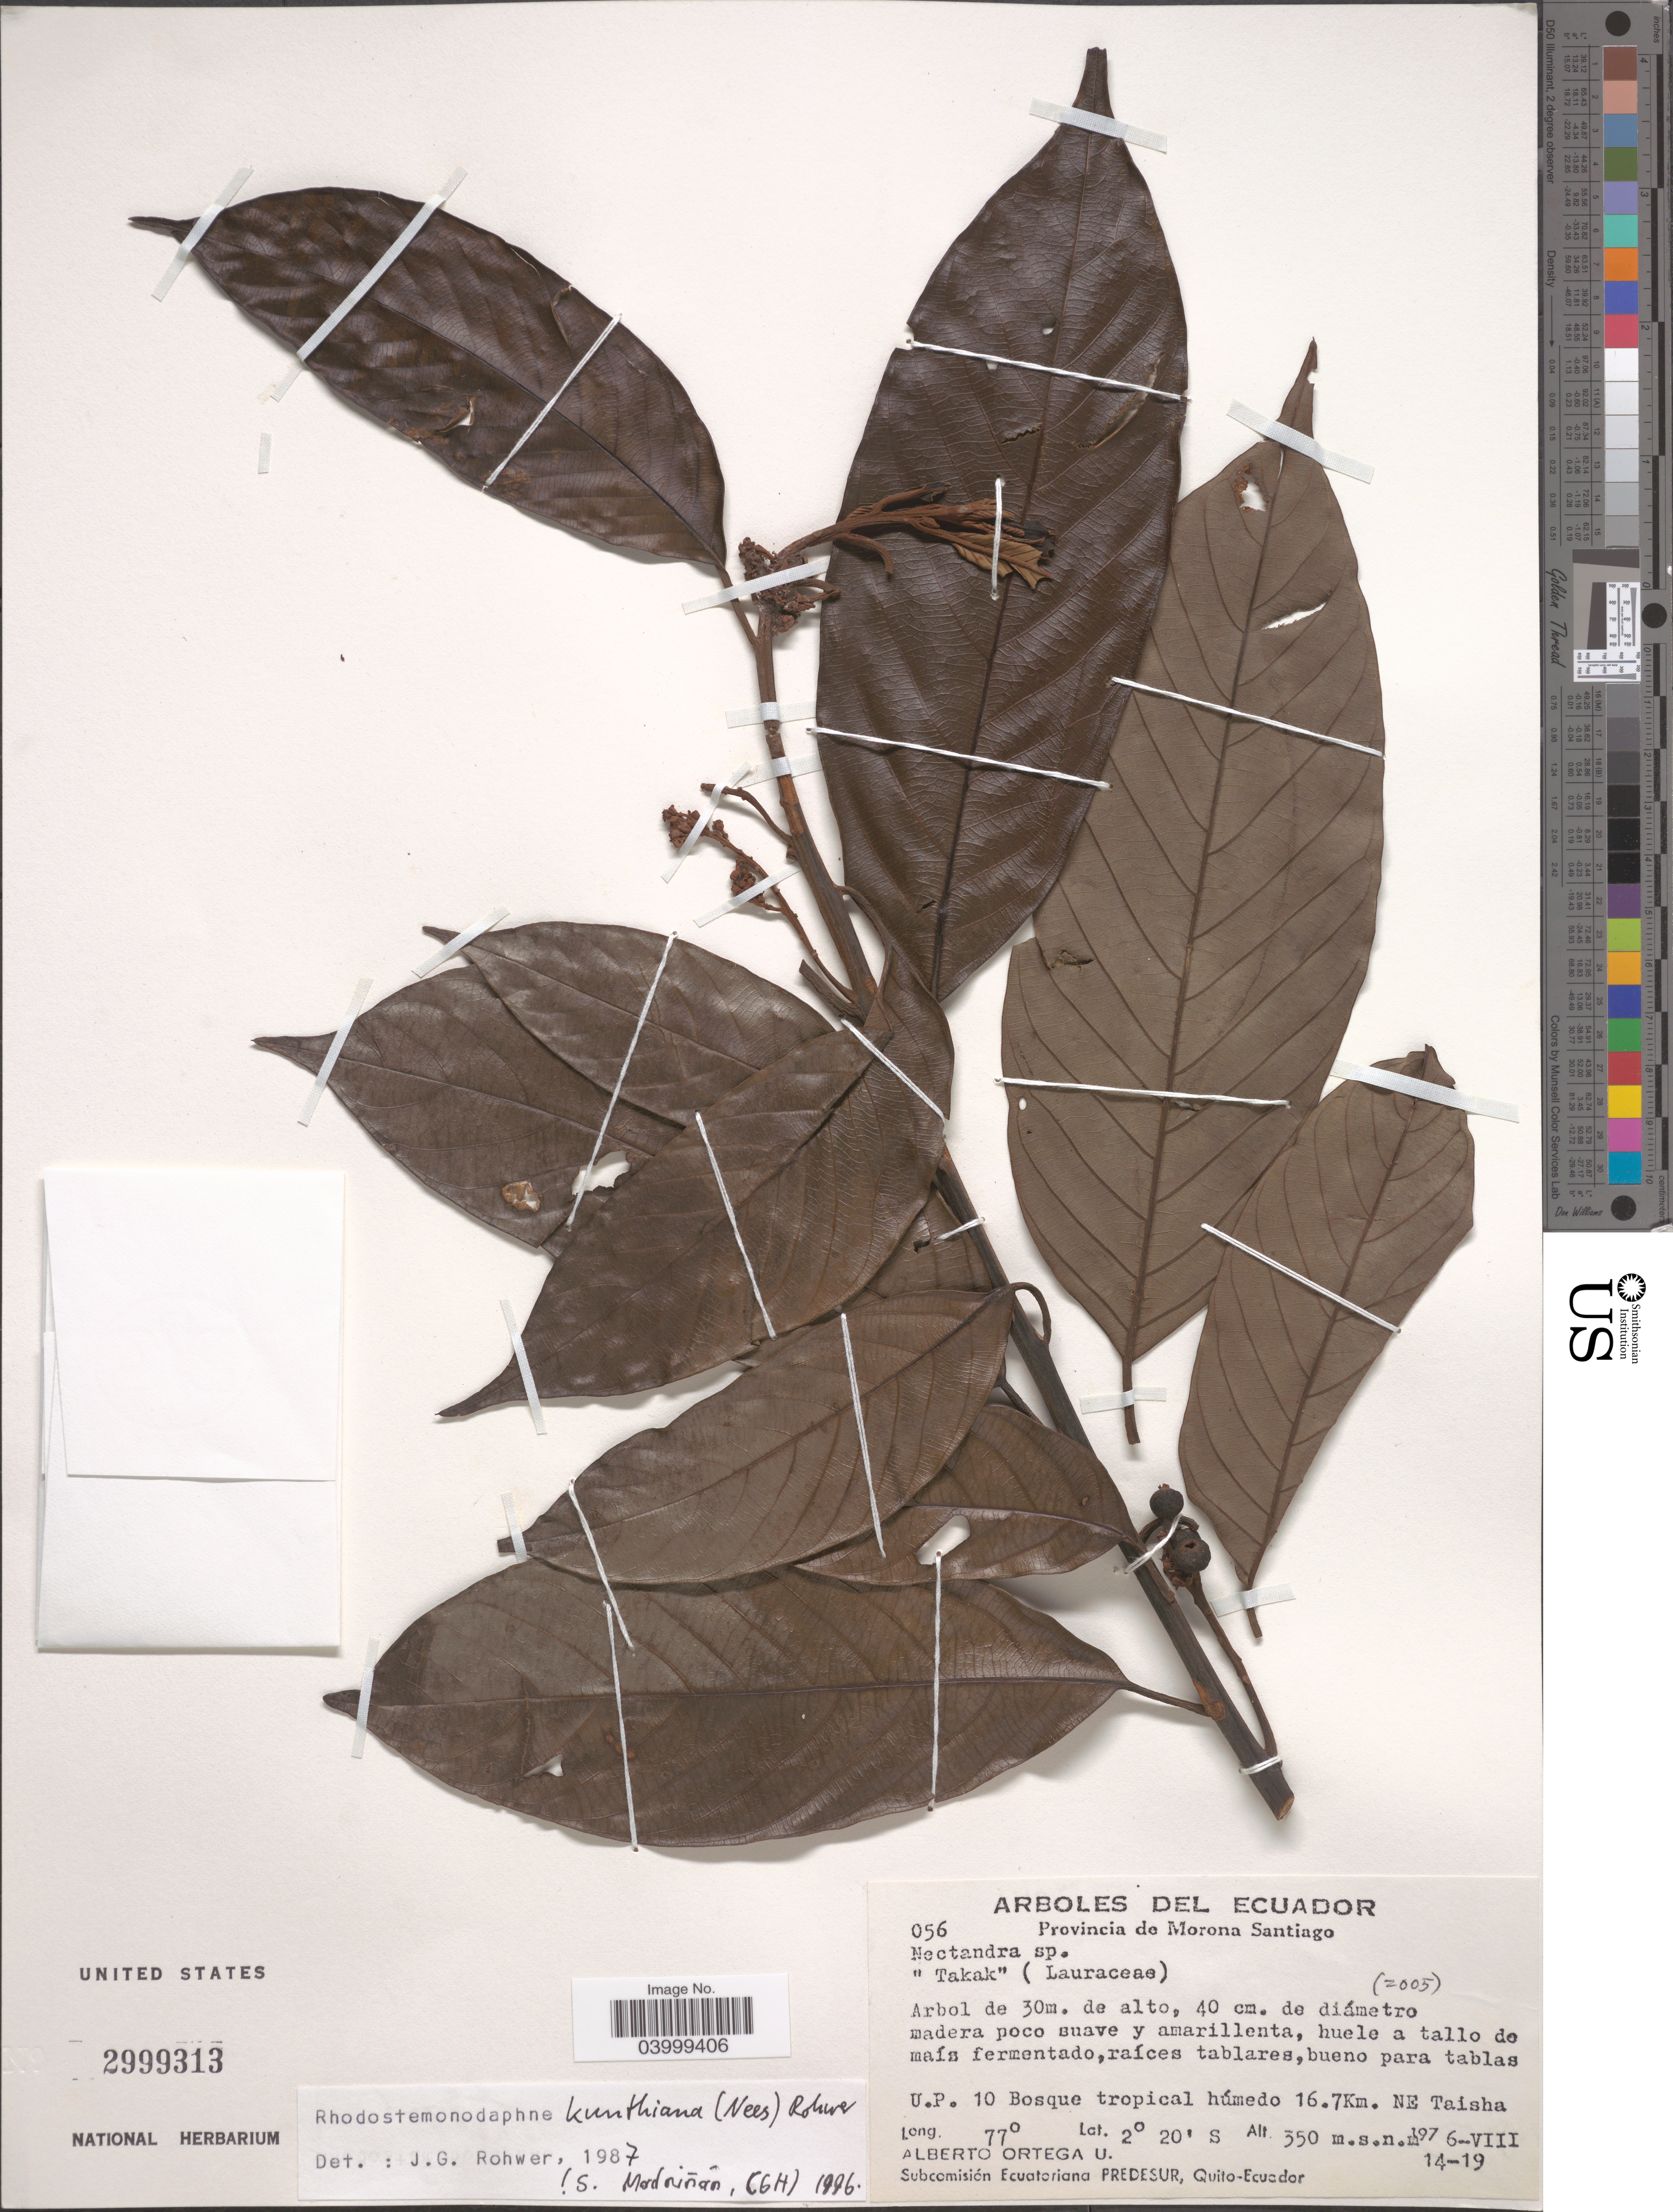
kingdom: Plantae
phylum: Tracheophyta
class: Magnoliopsida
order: Laurales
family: Lauraceae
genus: Rhodostemonodaphne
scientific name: Rhodostemonodaphne kunthiana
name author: (Nees) Rohwer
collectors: A. T. Ortega U.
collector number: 056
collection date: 1976-08-14/1976-08-19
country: Ecuador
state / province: Morona-Santiago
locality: U.P. 10 Bosque tropical húmedo 16.7Km NE Taisha.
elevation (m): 350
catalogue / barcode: US 2999313